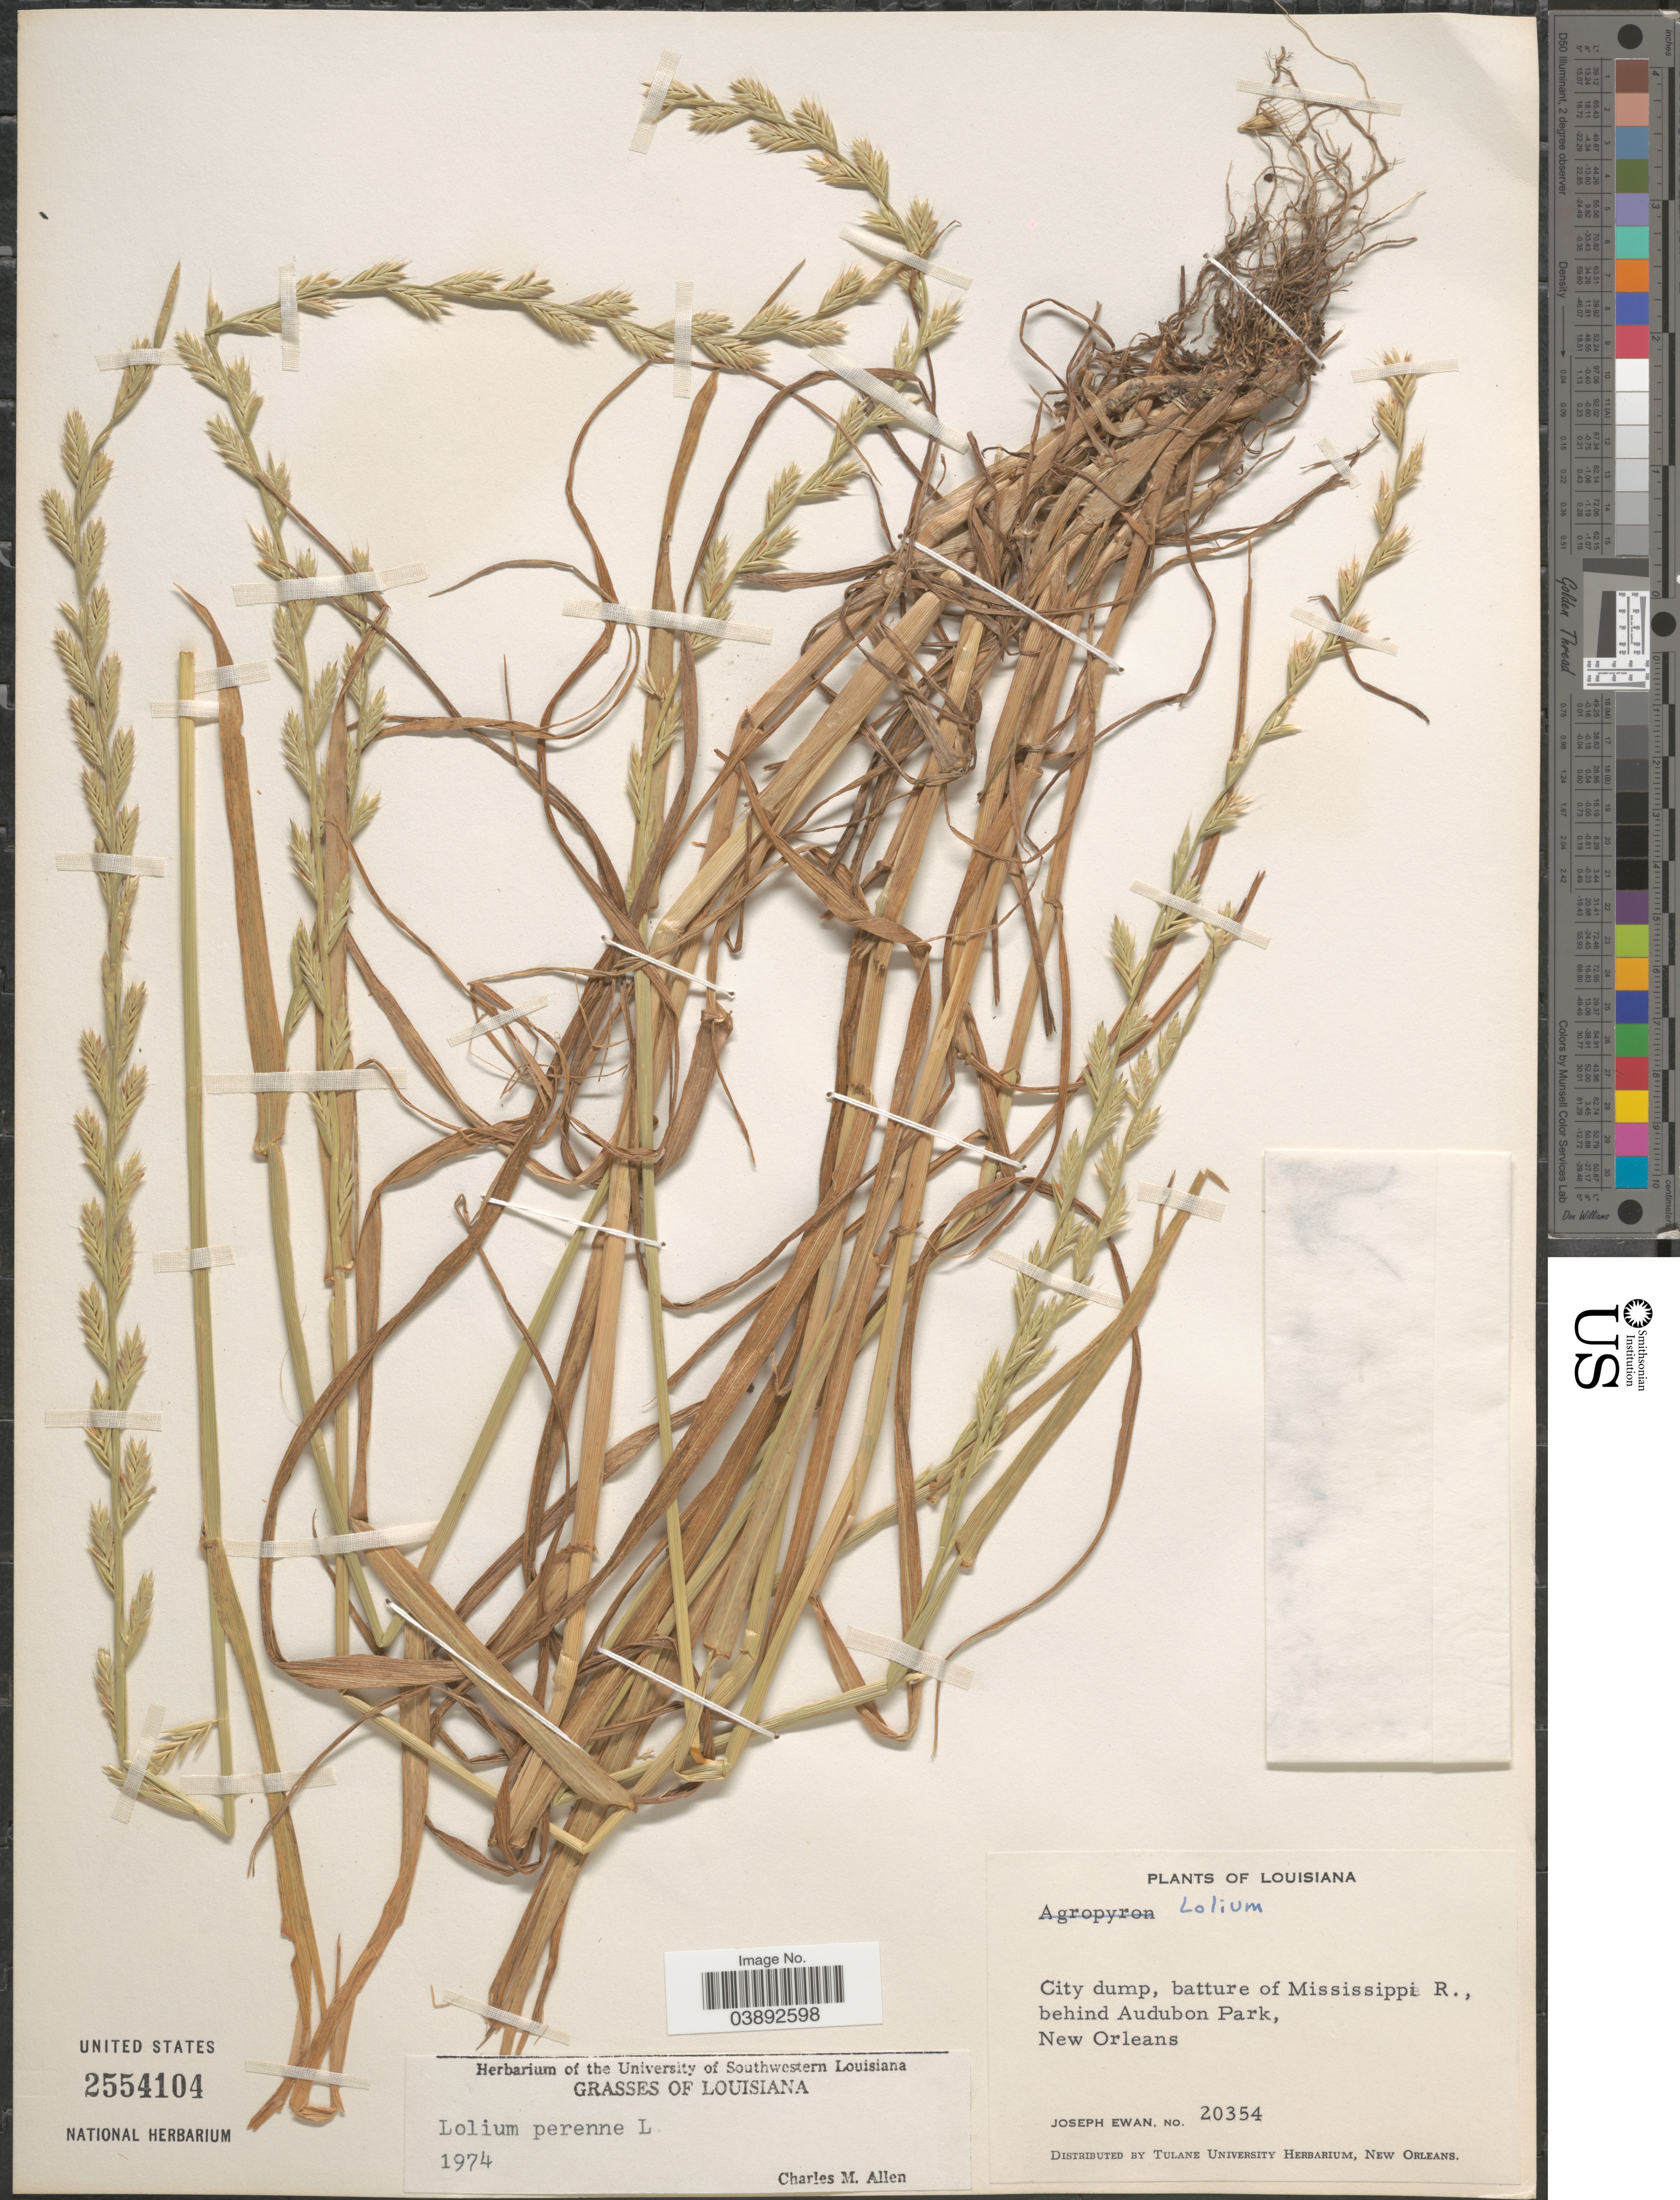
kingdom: Plantae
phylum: Tracheophyta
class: Liliopsida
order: Poales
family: Poaceae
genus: Lolium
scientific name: Lolium perenne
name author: L.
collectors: J. A. Ewan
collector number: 20354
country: United States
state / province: Louisiana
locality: City dump, batture of Mississippi R., behind Audubon Park, New Orleans.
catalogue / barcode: US 2554104